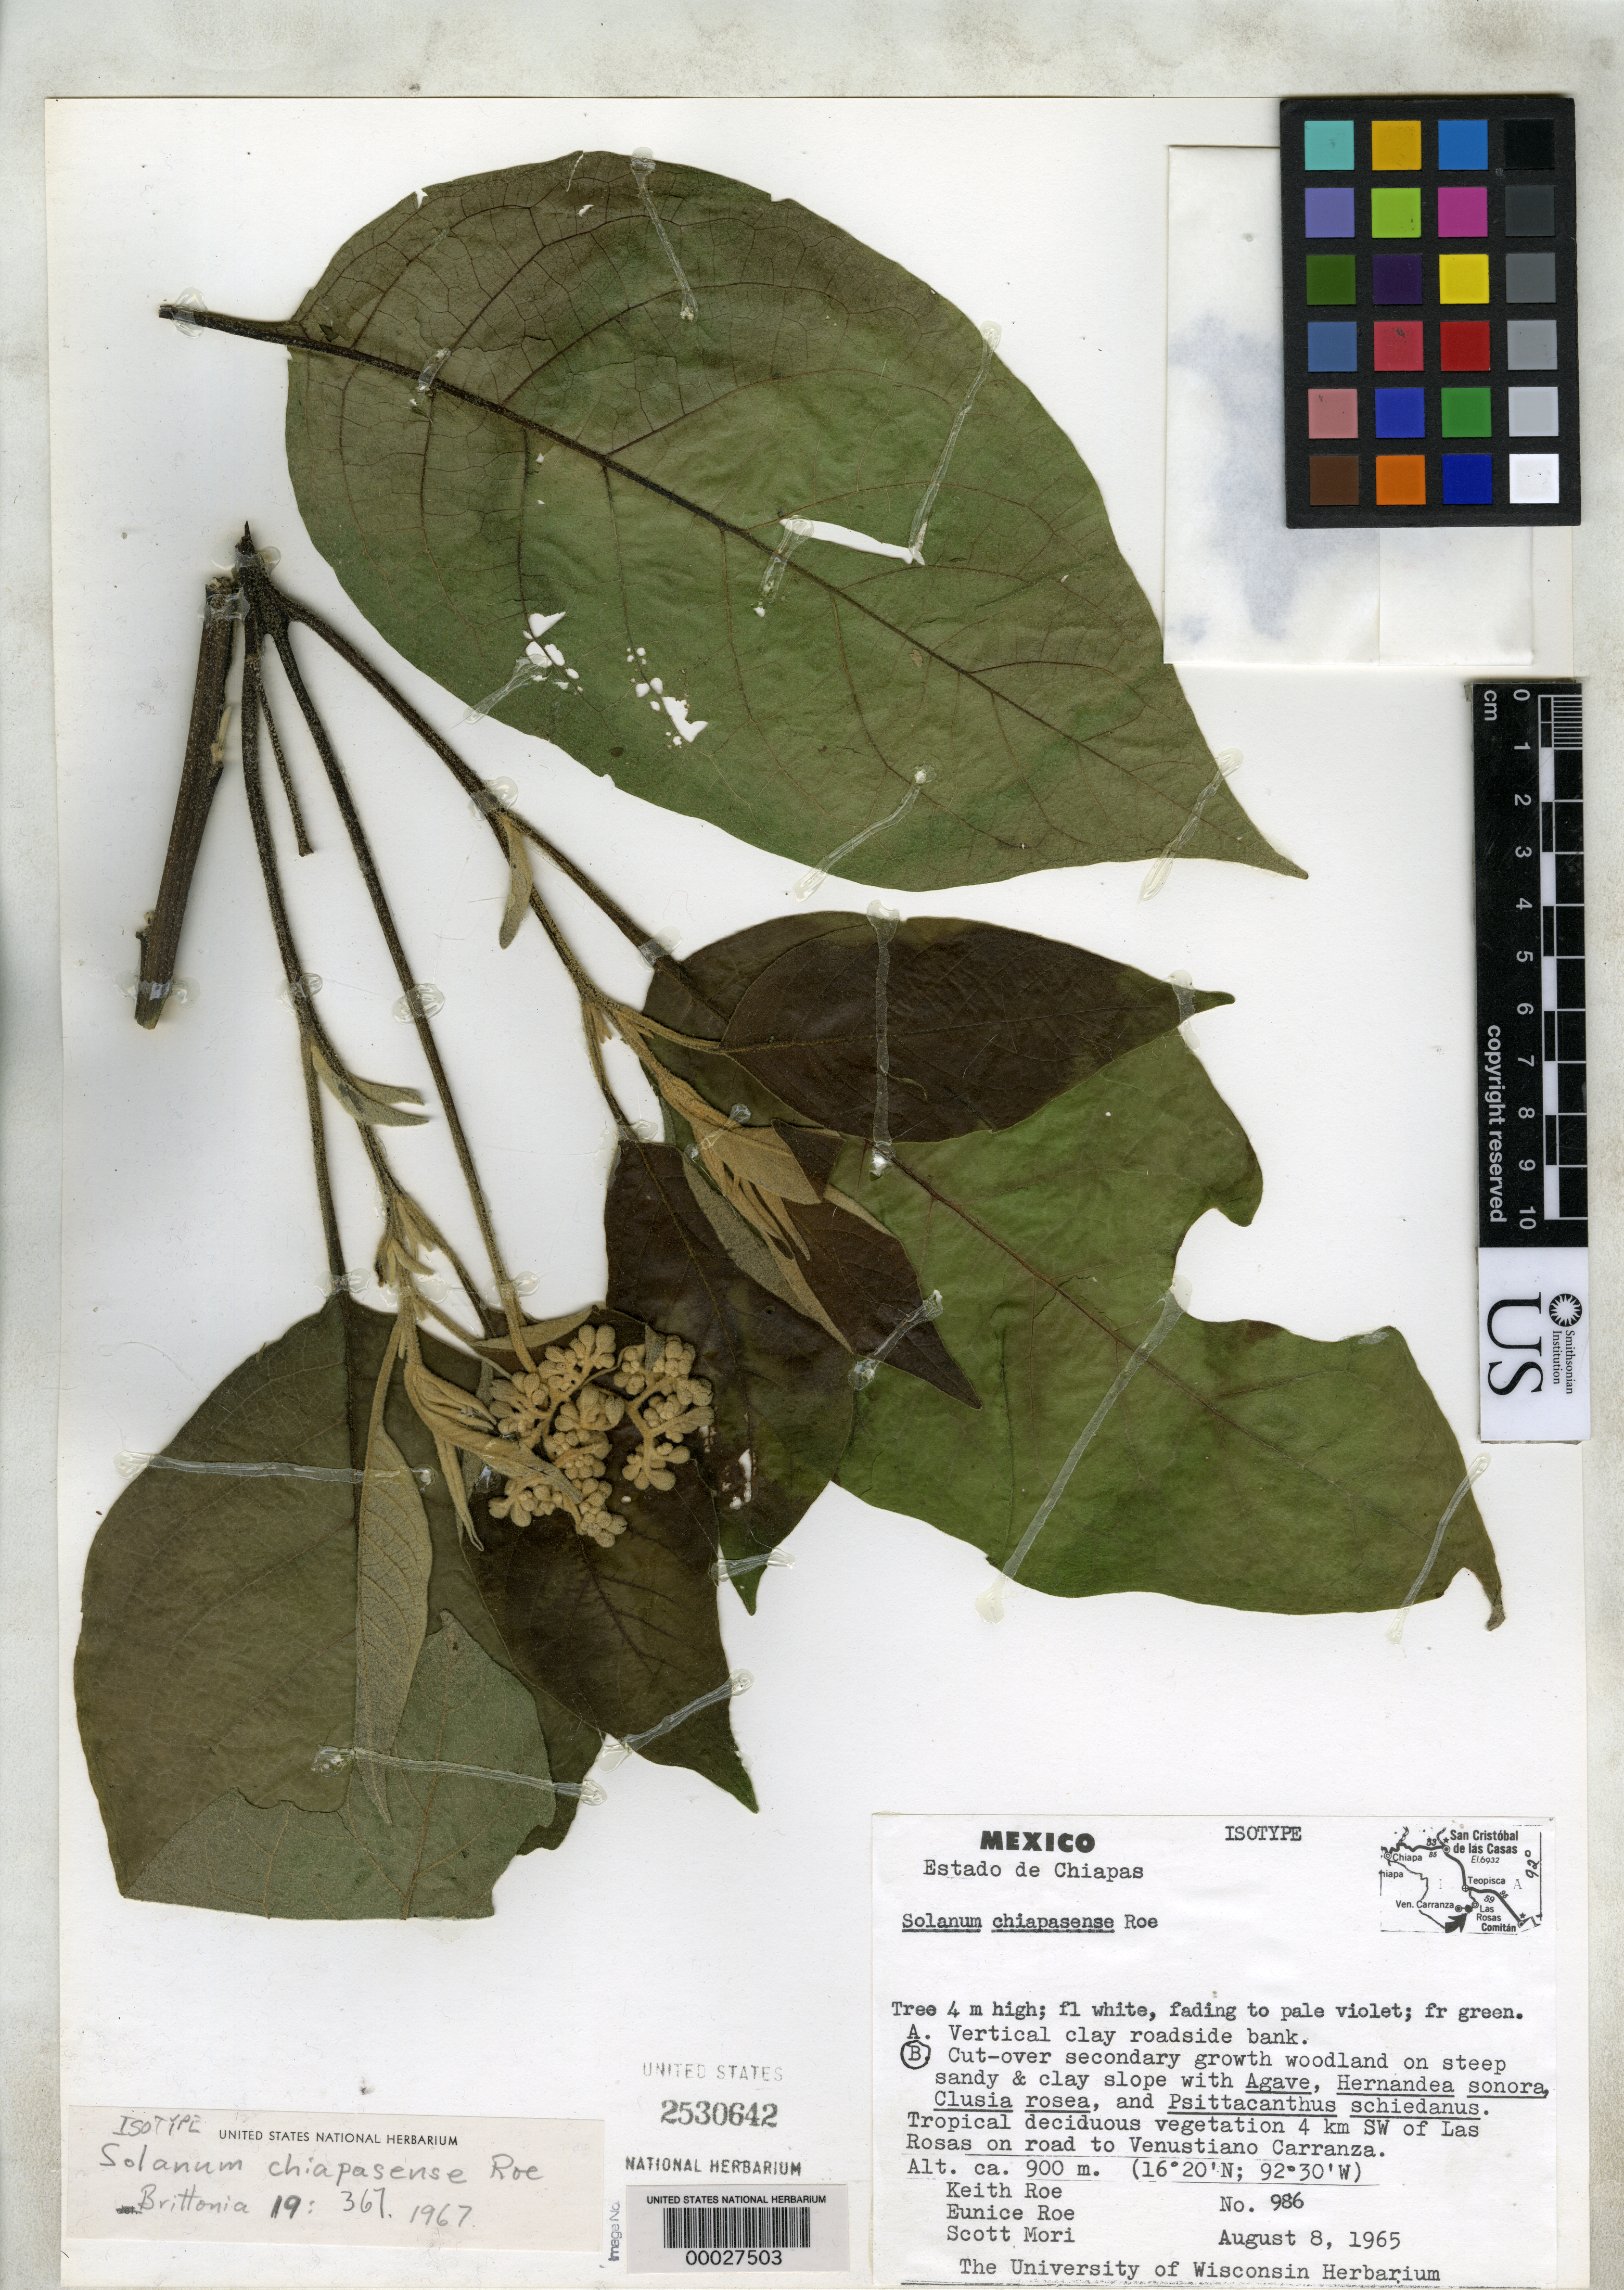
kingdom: Plantae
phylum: Tracheophyta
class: Magnoliopsida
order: Solanales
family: Solanaceae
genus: Solanum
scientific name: Solanum chiapasense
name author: K.E. Roe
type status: Isotype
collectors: K. E. Roe, E. Roe & S. Mori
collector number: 986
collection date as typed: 08 Aug 1965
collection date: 1965-08-08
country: Mexico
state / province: Chiapas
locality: Las Rosas, road to Venustiano Carranza.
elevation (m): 900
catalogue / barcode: US 2530642